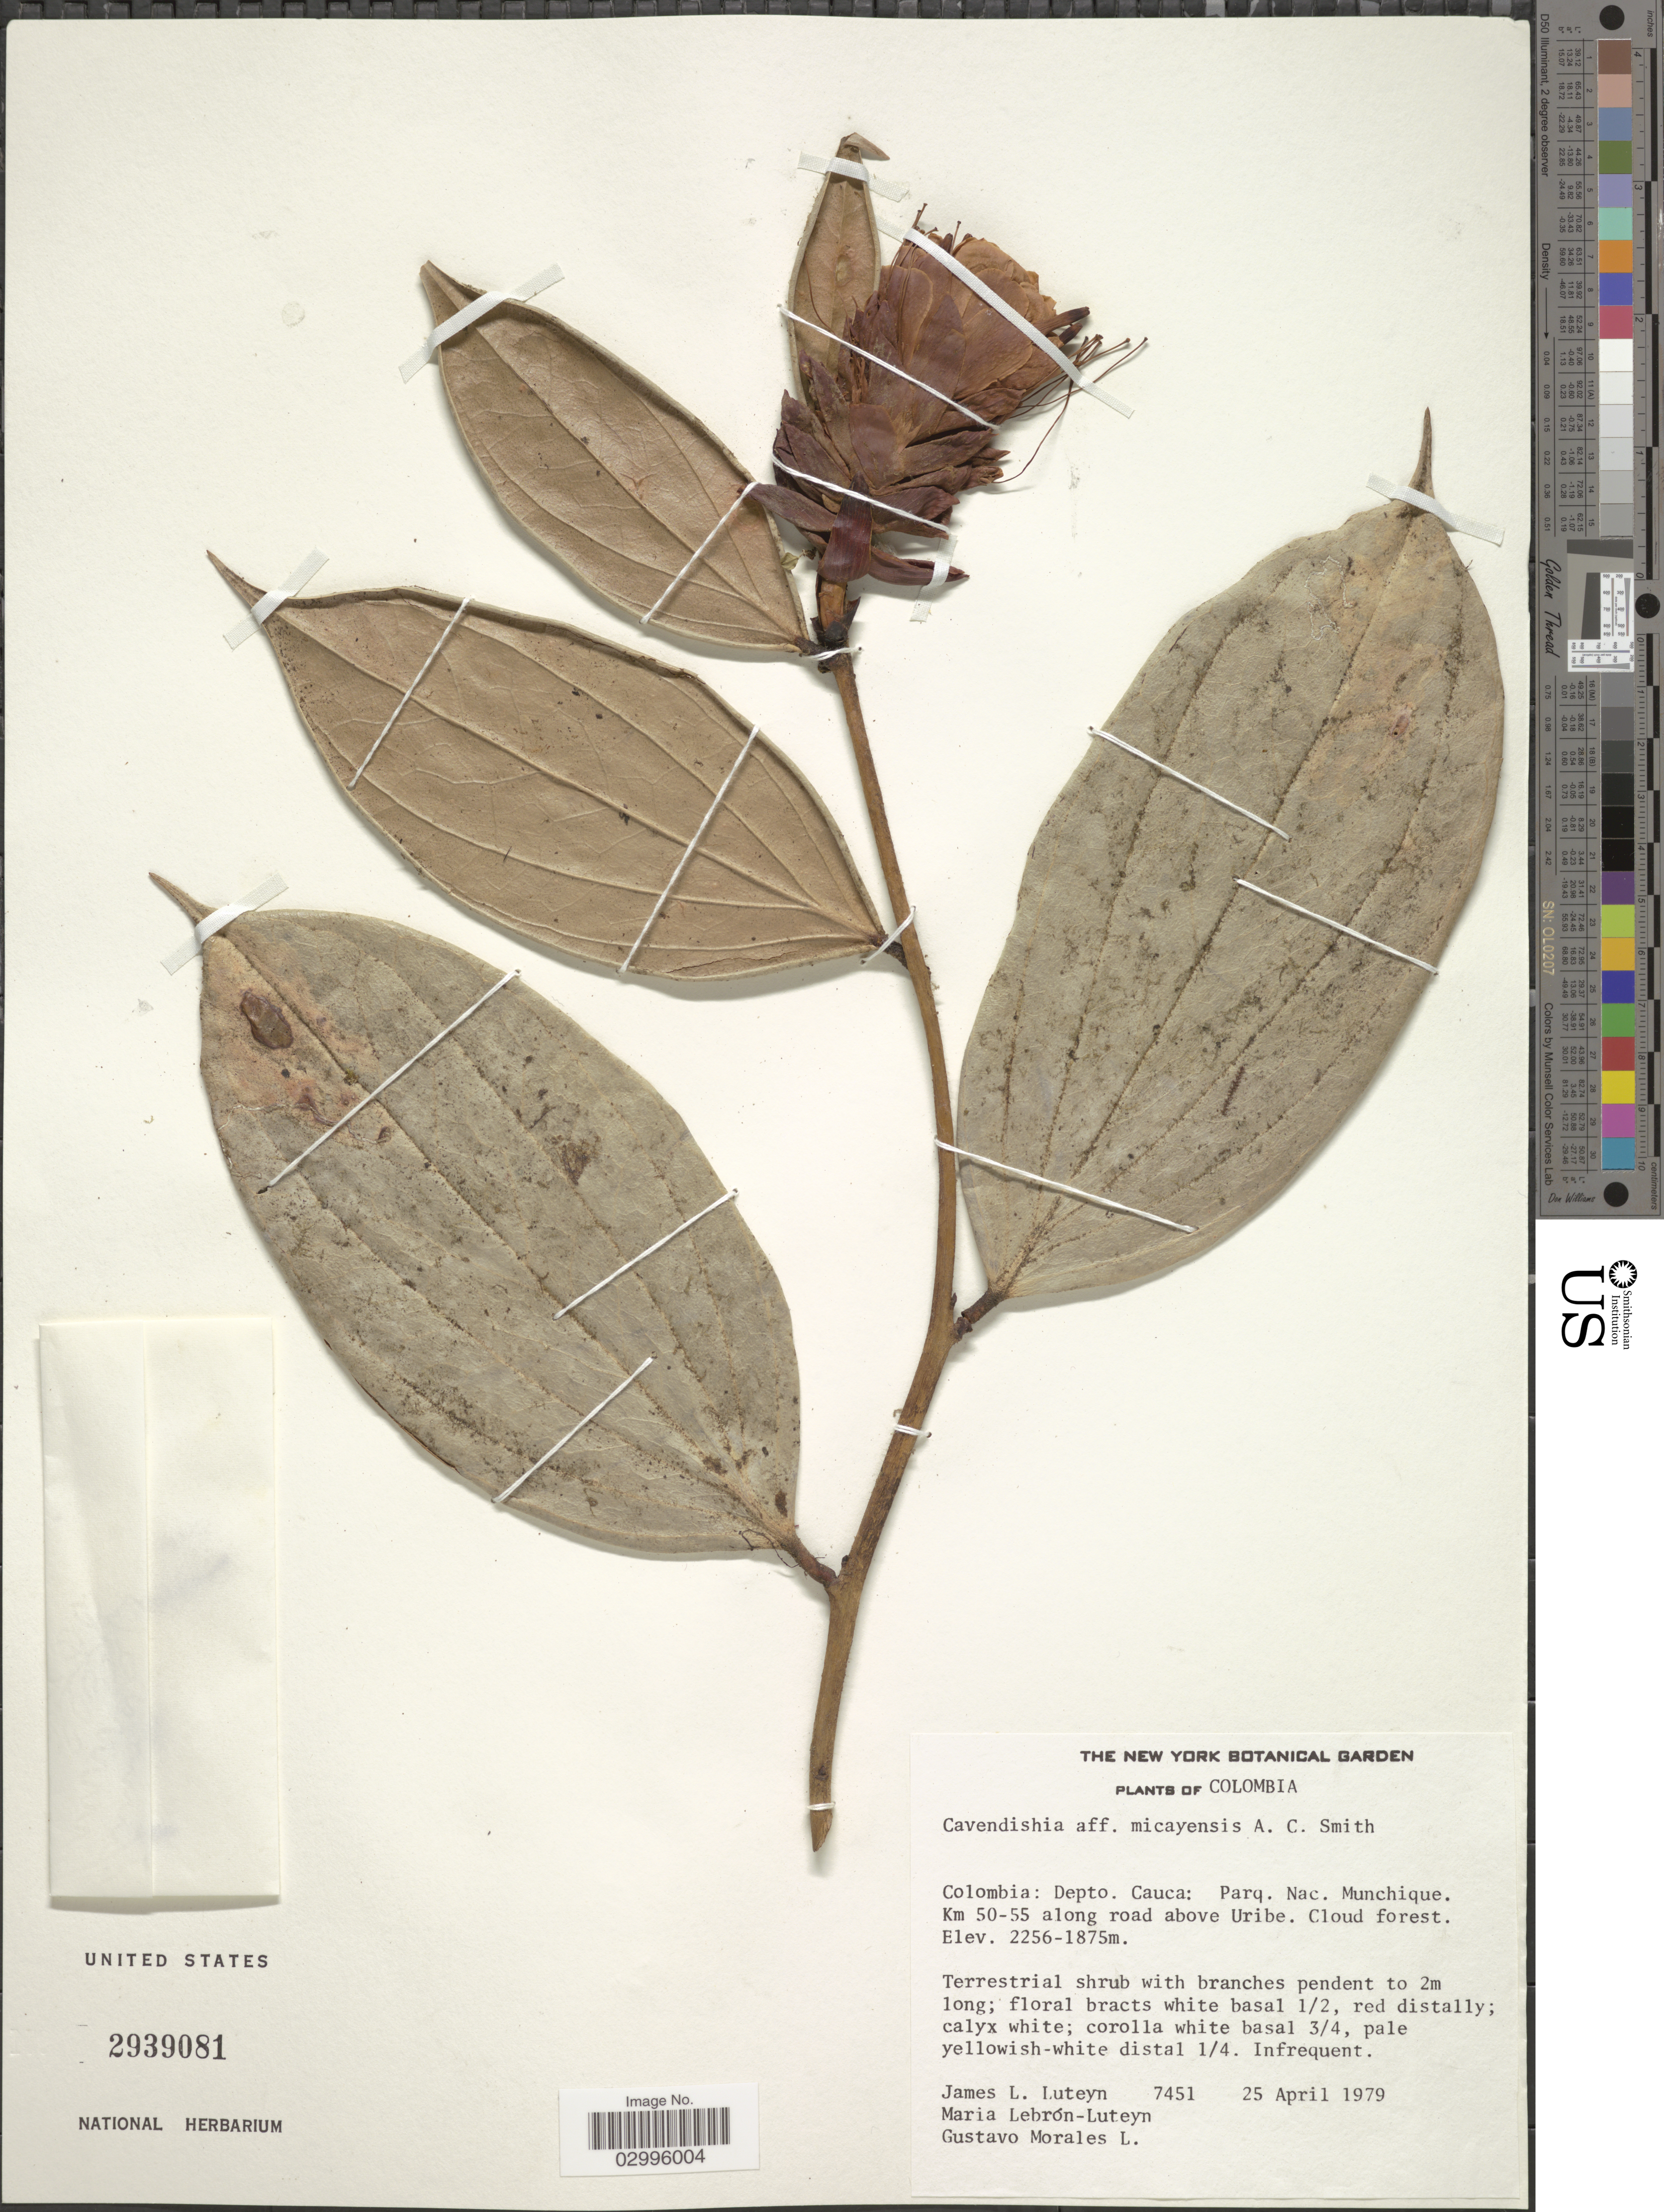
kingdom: Plantae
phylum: Tracheophyta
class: Magnoliopsida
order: Ericales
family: Ericaceae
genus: Cavendishia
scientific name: Cavendishia micayensis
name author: A.C. Sm.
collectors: J. Luteyn, M. L. Lebrón-Luteyn & G. Morales L.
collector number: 7451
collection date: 1979-04-25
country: Colombia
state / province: Cauca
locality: Depto. Cauca: Parq. Nac. Munchique. Km 50-55 along road above Uribe.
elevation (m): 1875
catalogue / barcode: US 2939081